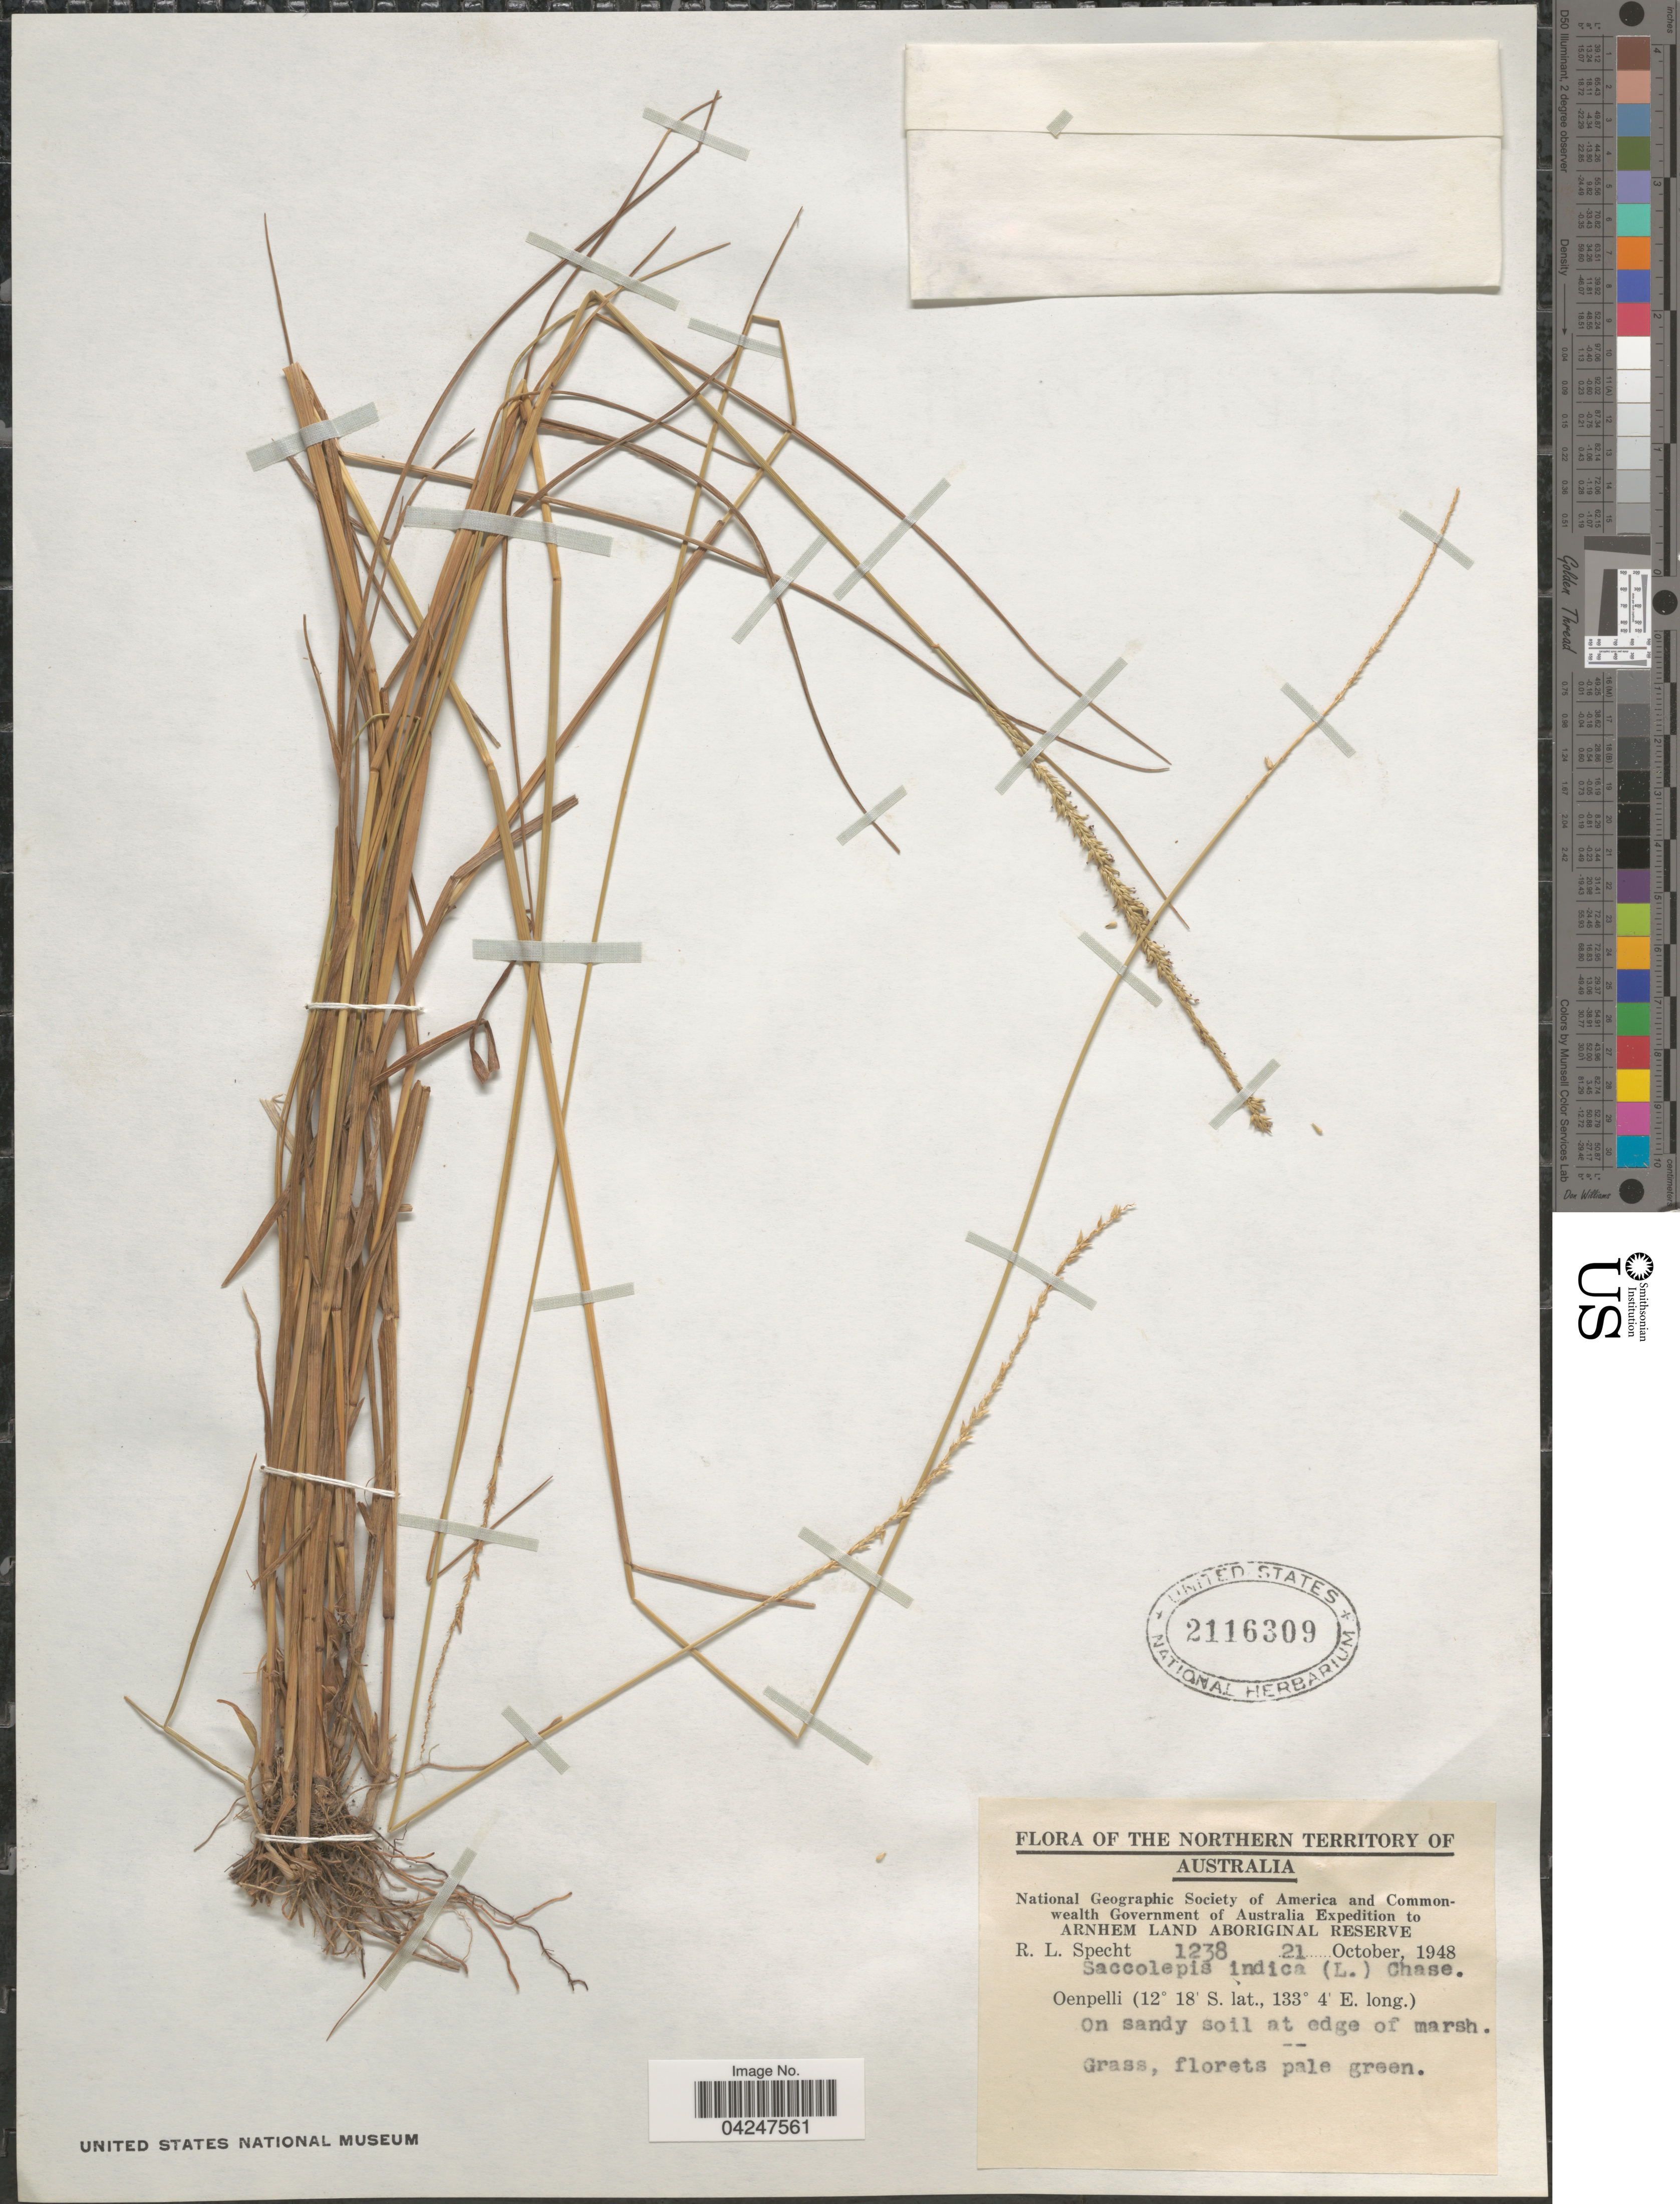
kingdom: Plantae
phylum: Tracheophyta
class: Liliopsida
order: Poales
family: Poaceae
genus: Sacciolepis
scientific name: Sacciolepis indica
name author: (L.) Chase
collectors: R. L. Specht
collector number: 1238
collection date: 1948-10-21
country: Australia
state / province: Northern Territory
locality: Australia Expedition to Arnhem Land Aboriginal Reserve. Oenpelli. On sandy soil at edge of marsh.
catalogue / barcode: US 2116309